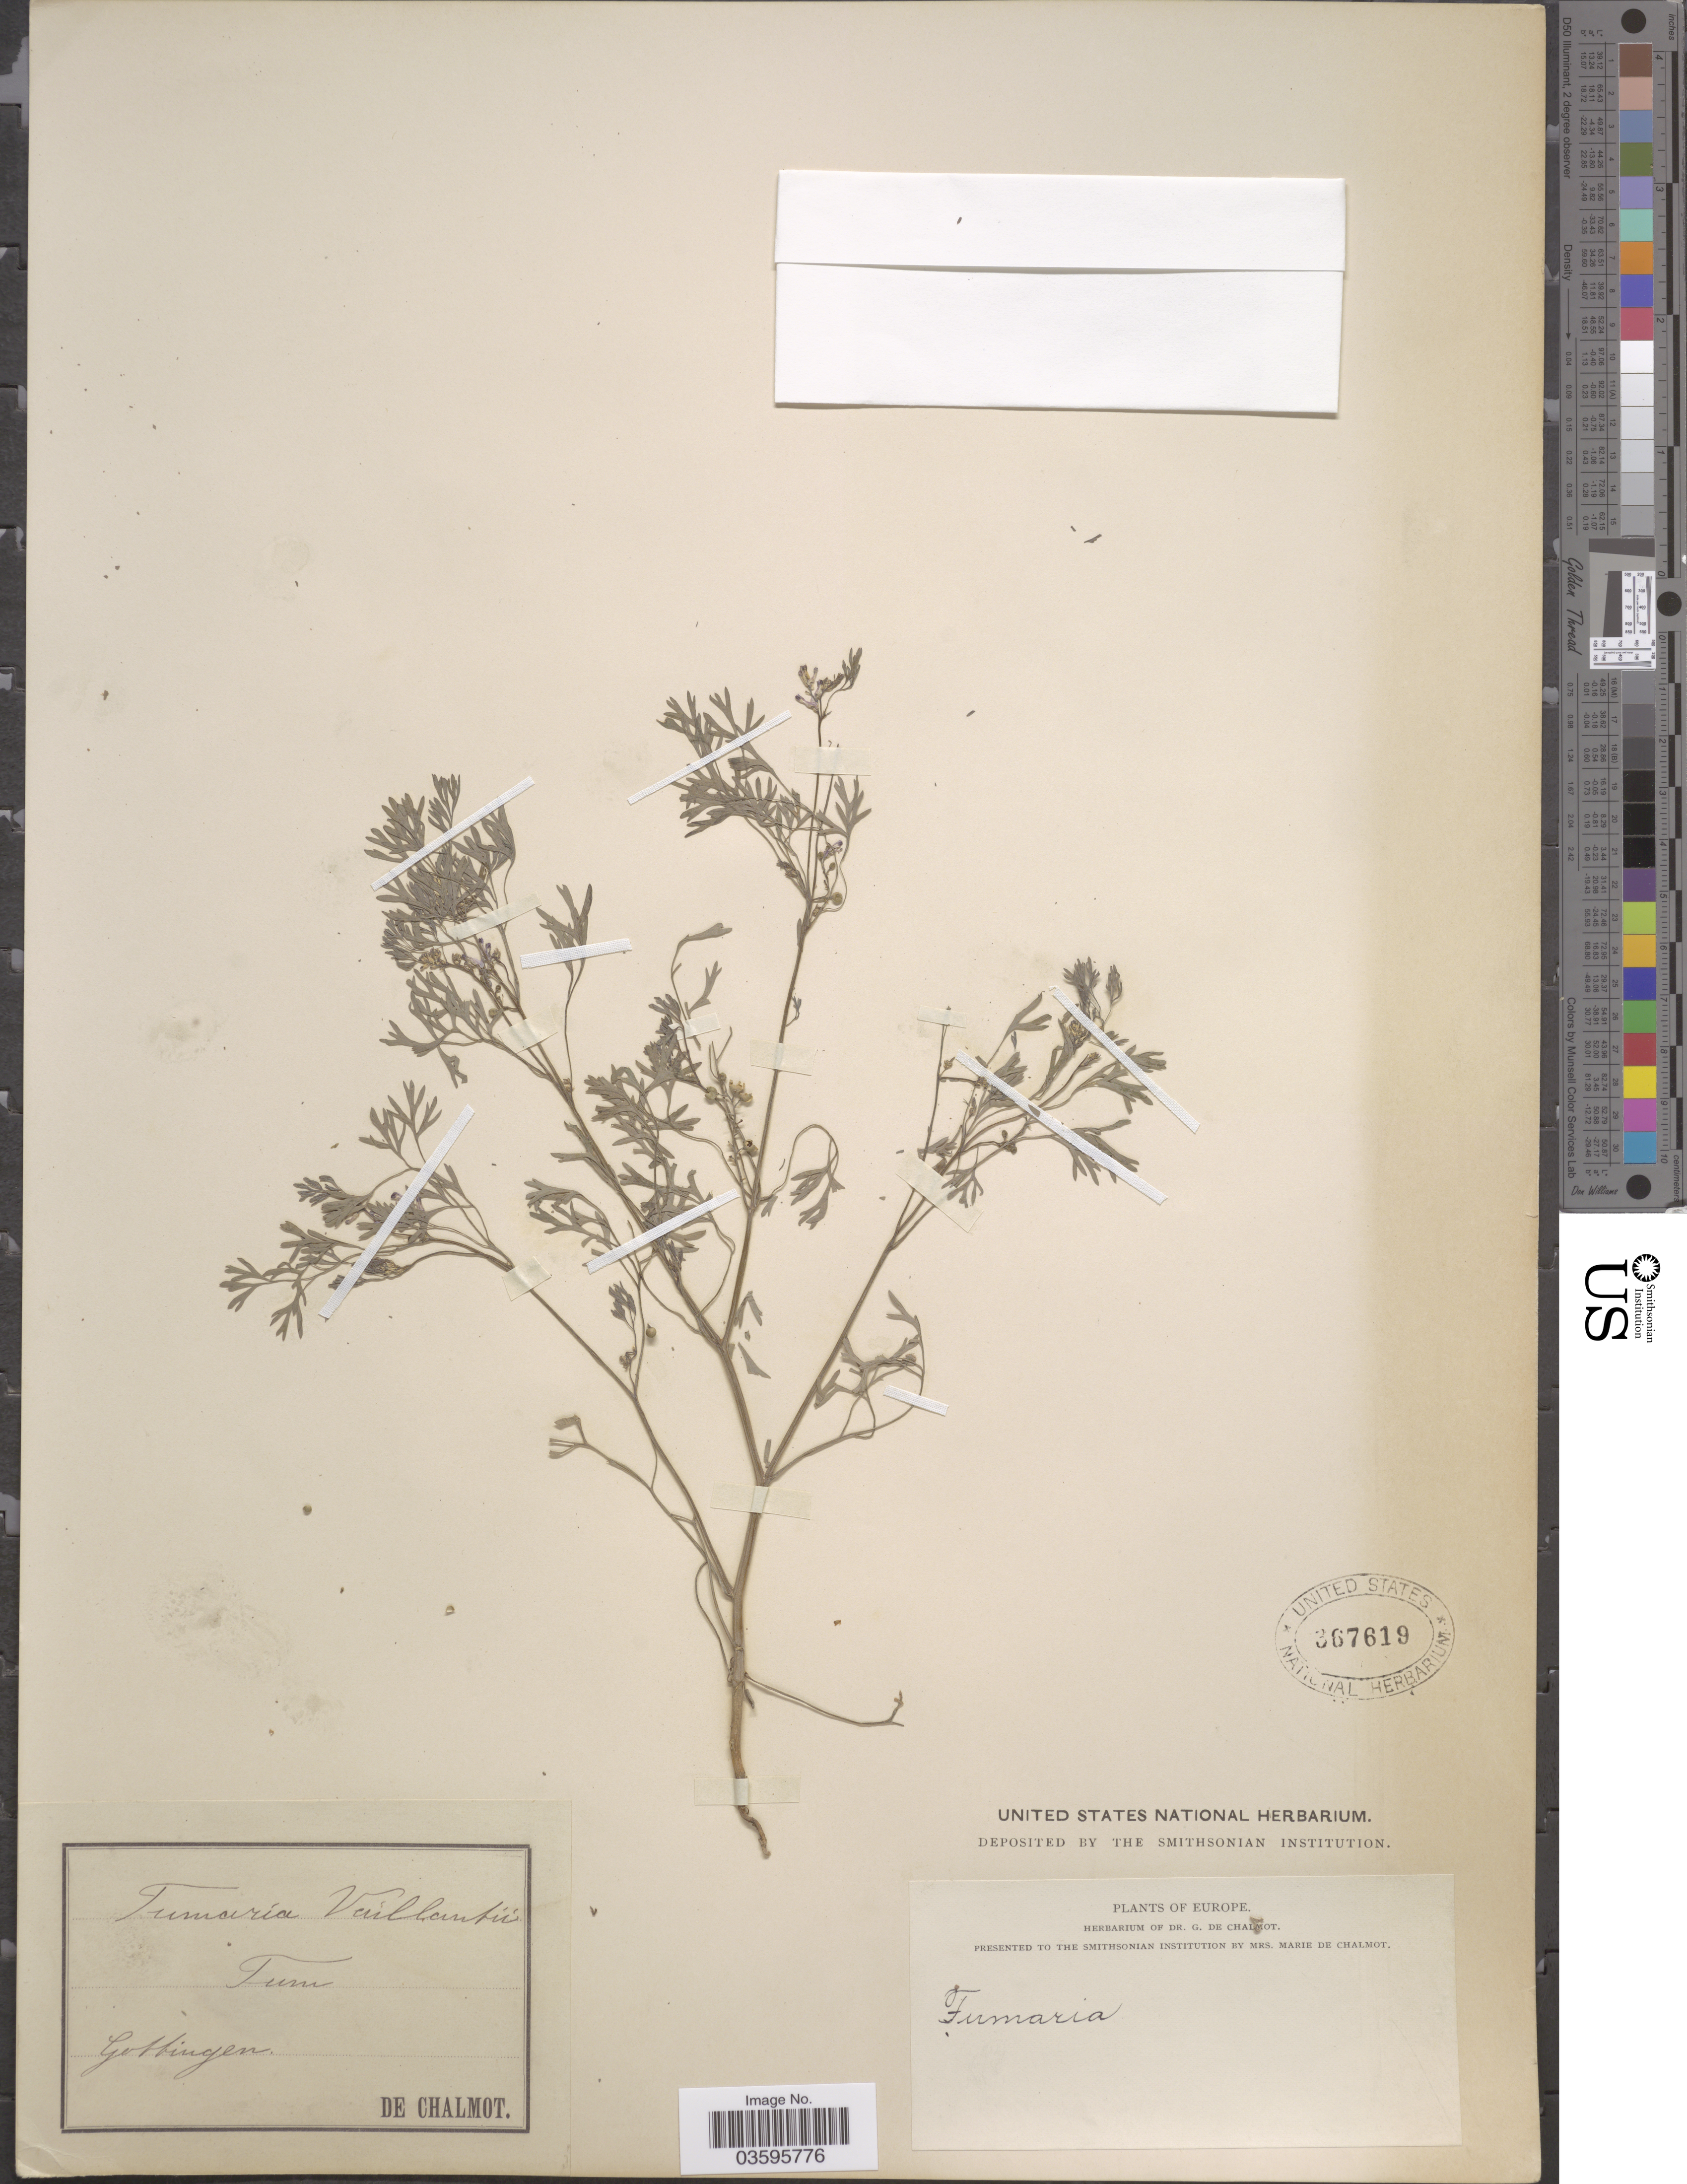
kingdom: Plantae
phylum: Tracheophyta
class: Magnoliopsida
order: Ranunculales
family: Papaveraceae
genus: Fumaria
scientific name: Fumaria vaillantii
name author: Loisel.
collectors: G. de Chalmot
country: Germany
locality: Gottingen, Europe.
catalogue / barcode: US 367619